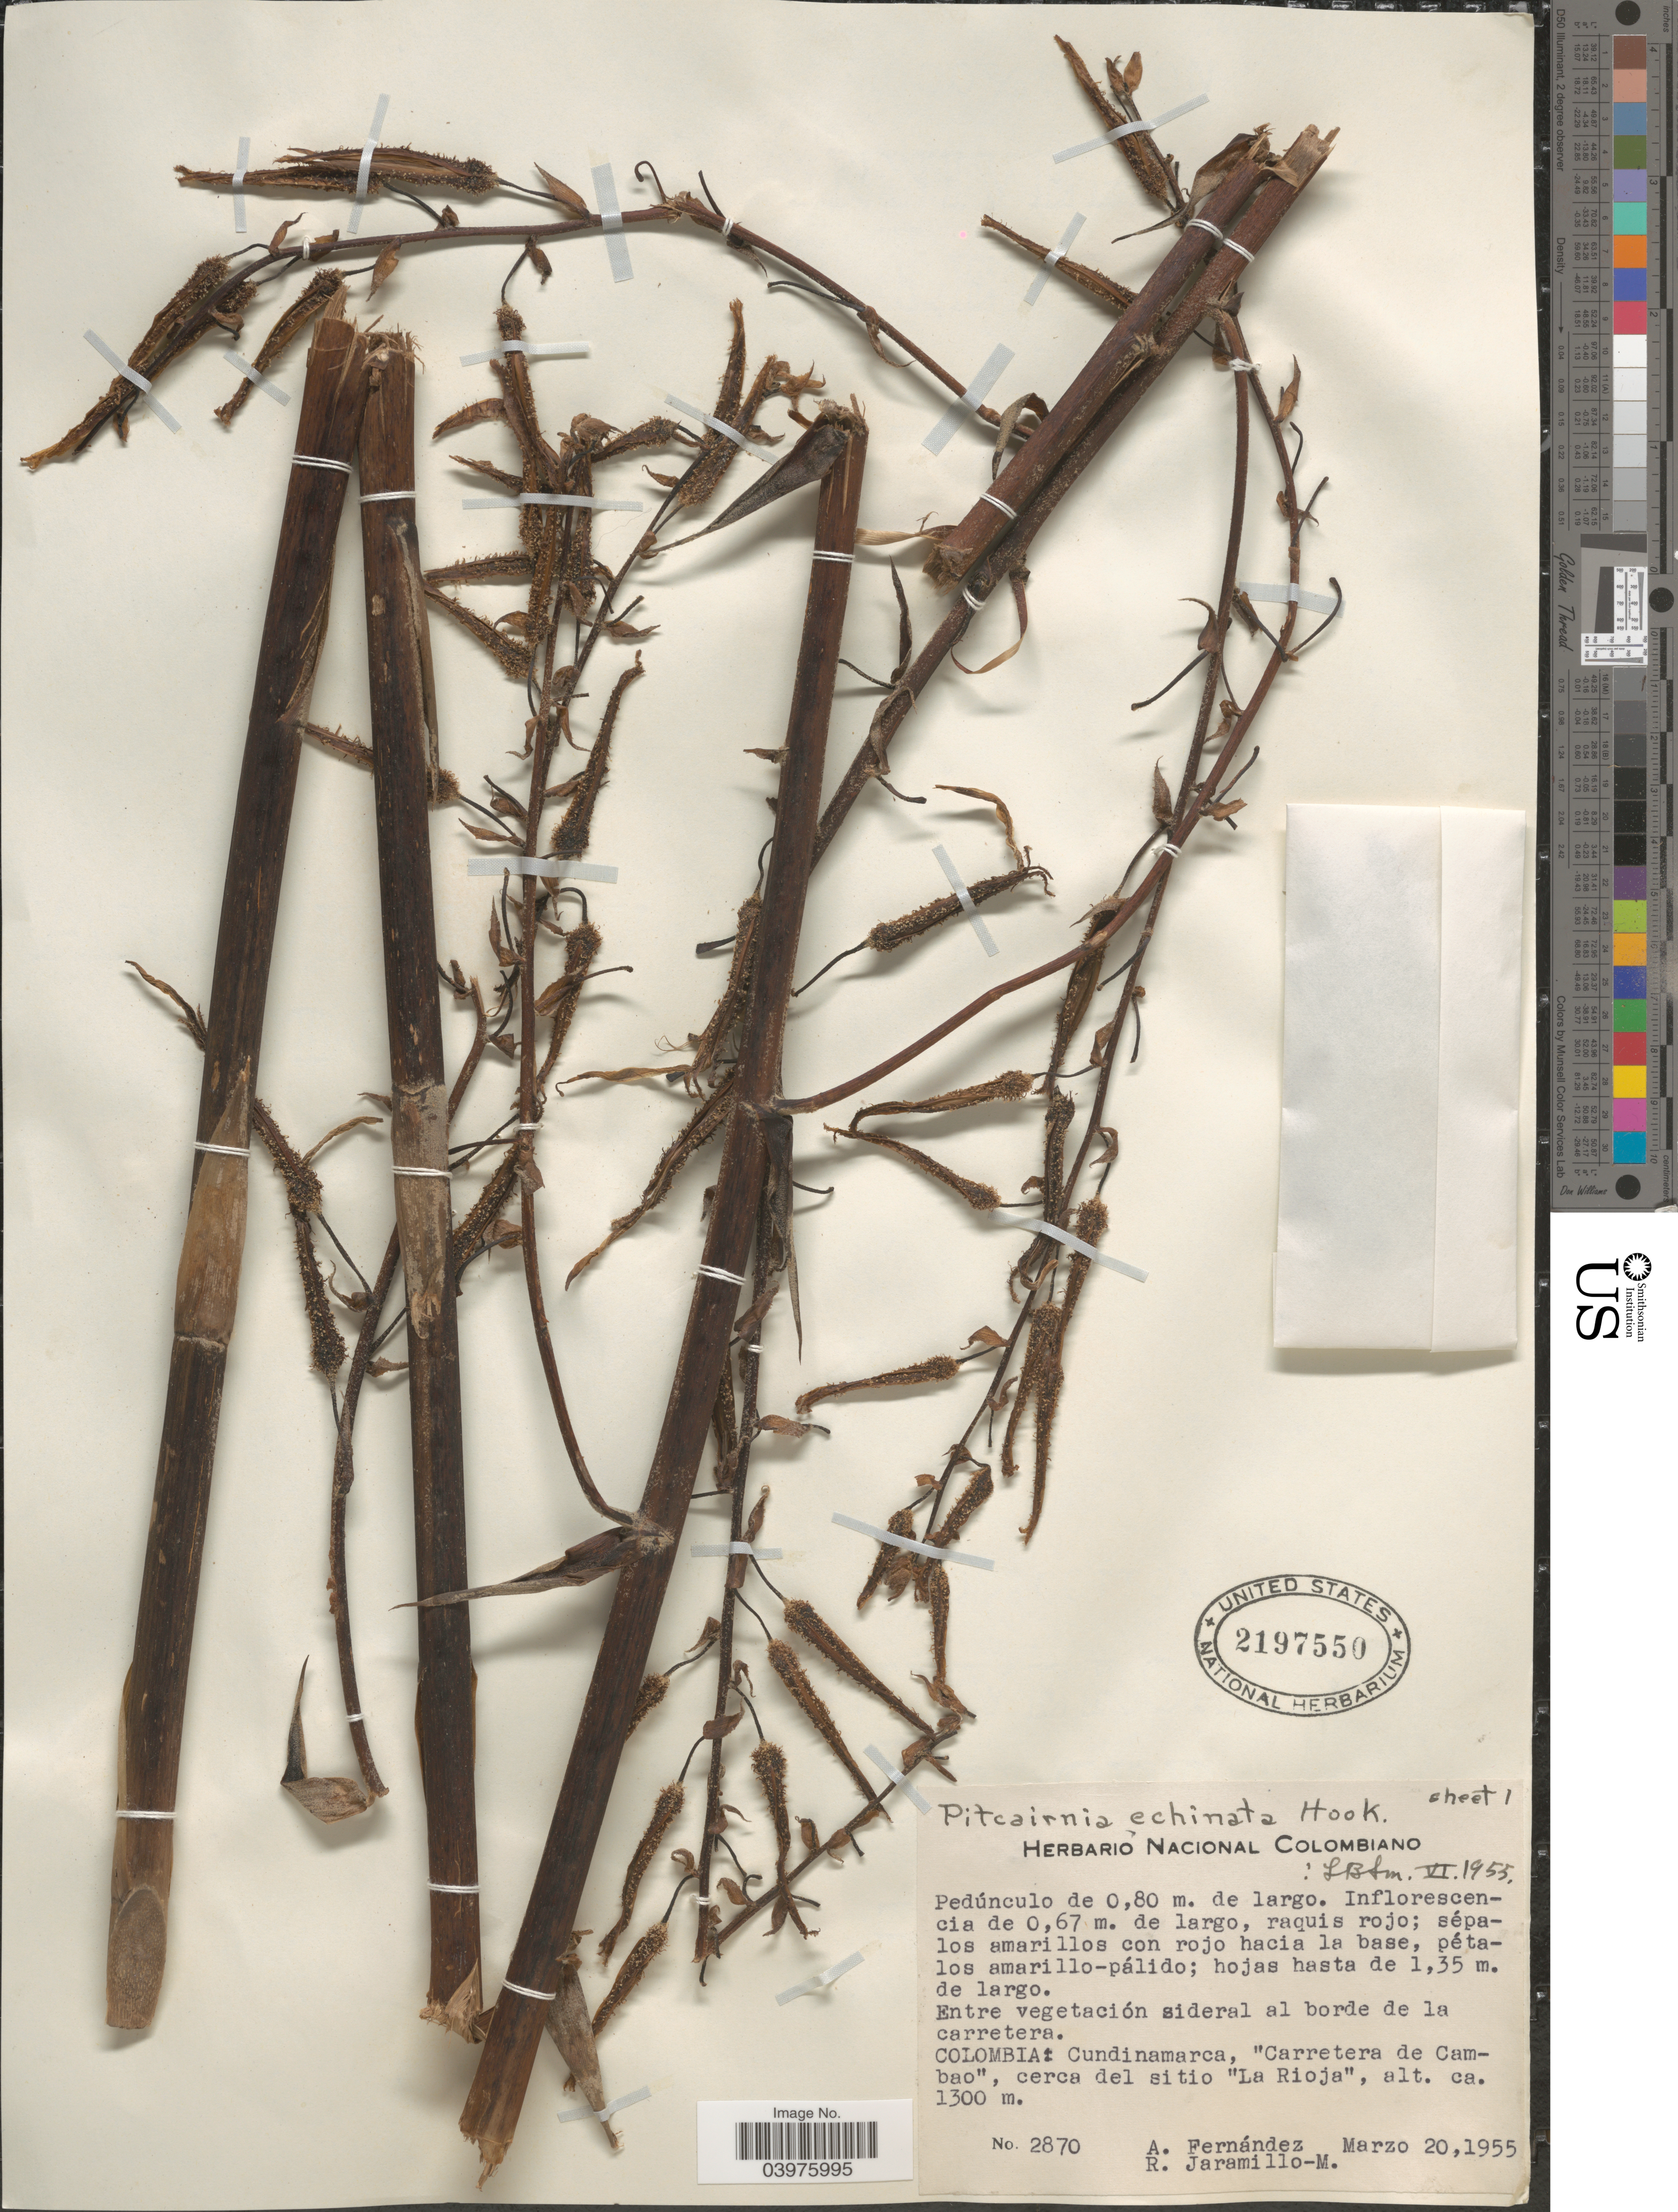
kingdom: Plantae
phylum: Tracheophyta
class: Liliopsida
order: Poales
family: Bromeliaceae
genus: Pitcairnia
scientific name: Pitcairnia echinata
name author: Hook.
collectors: A. Fernández & R. Jaramillo M.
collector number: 2870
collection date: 1955-03-20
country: Colombia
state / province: Cundinamarca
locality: Entre vegetación sideral al borde de la carretera. "Carretera de Cambao", cerca del sitio "La Rioja".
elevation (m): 1300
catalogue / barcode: US 2197550